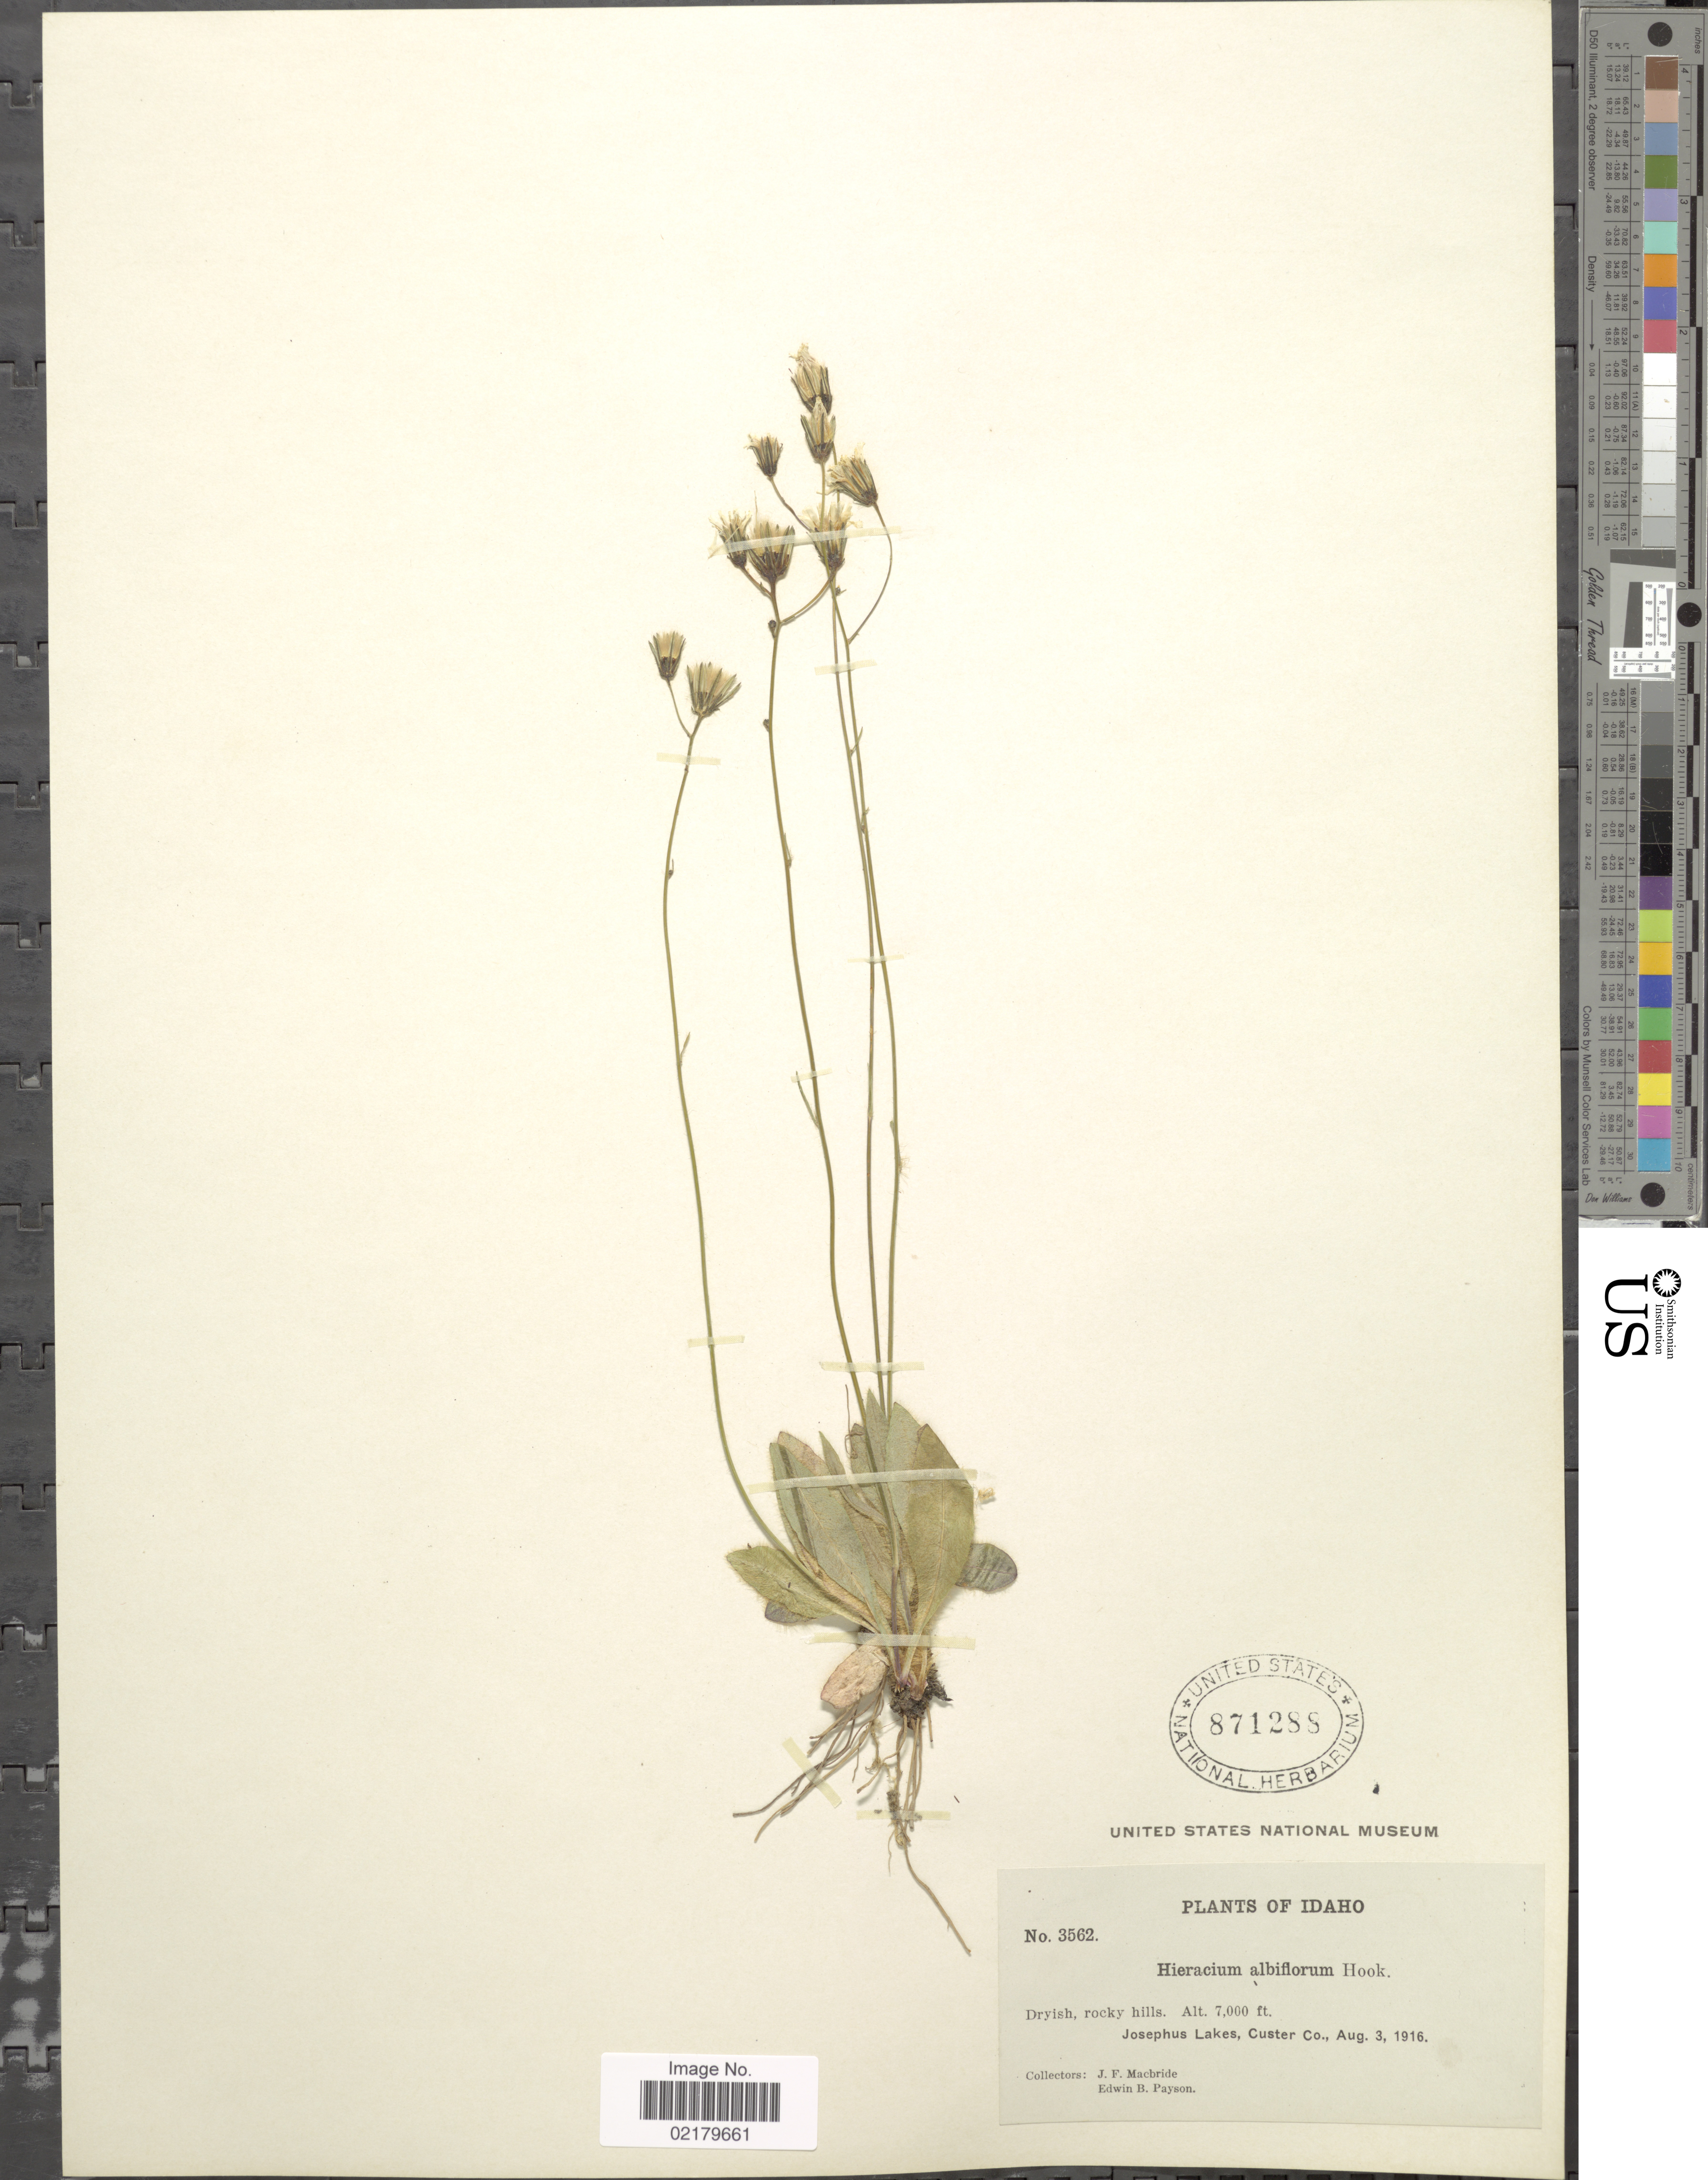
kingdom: Plantae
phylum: Tracheophyta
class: Magnoliopsida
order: Asterales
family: Asteraceae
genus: Hieracium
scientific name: Hieracium albiflorum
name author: Hook.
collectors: J. F. Macbride & E. B. Payson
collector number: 3562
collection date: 1916-08-03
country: United States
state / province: Idaho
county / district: Custer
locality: Dryish, rocky hills. Josephus Lakes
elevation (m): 2134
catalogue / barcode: US 871288